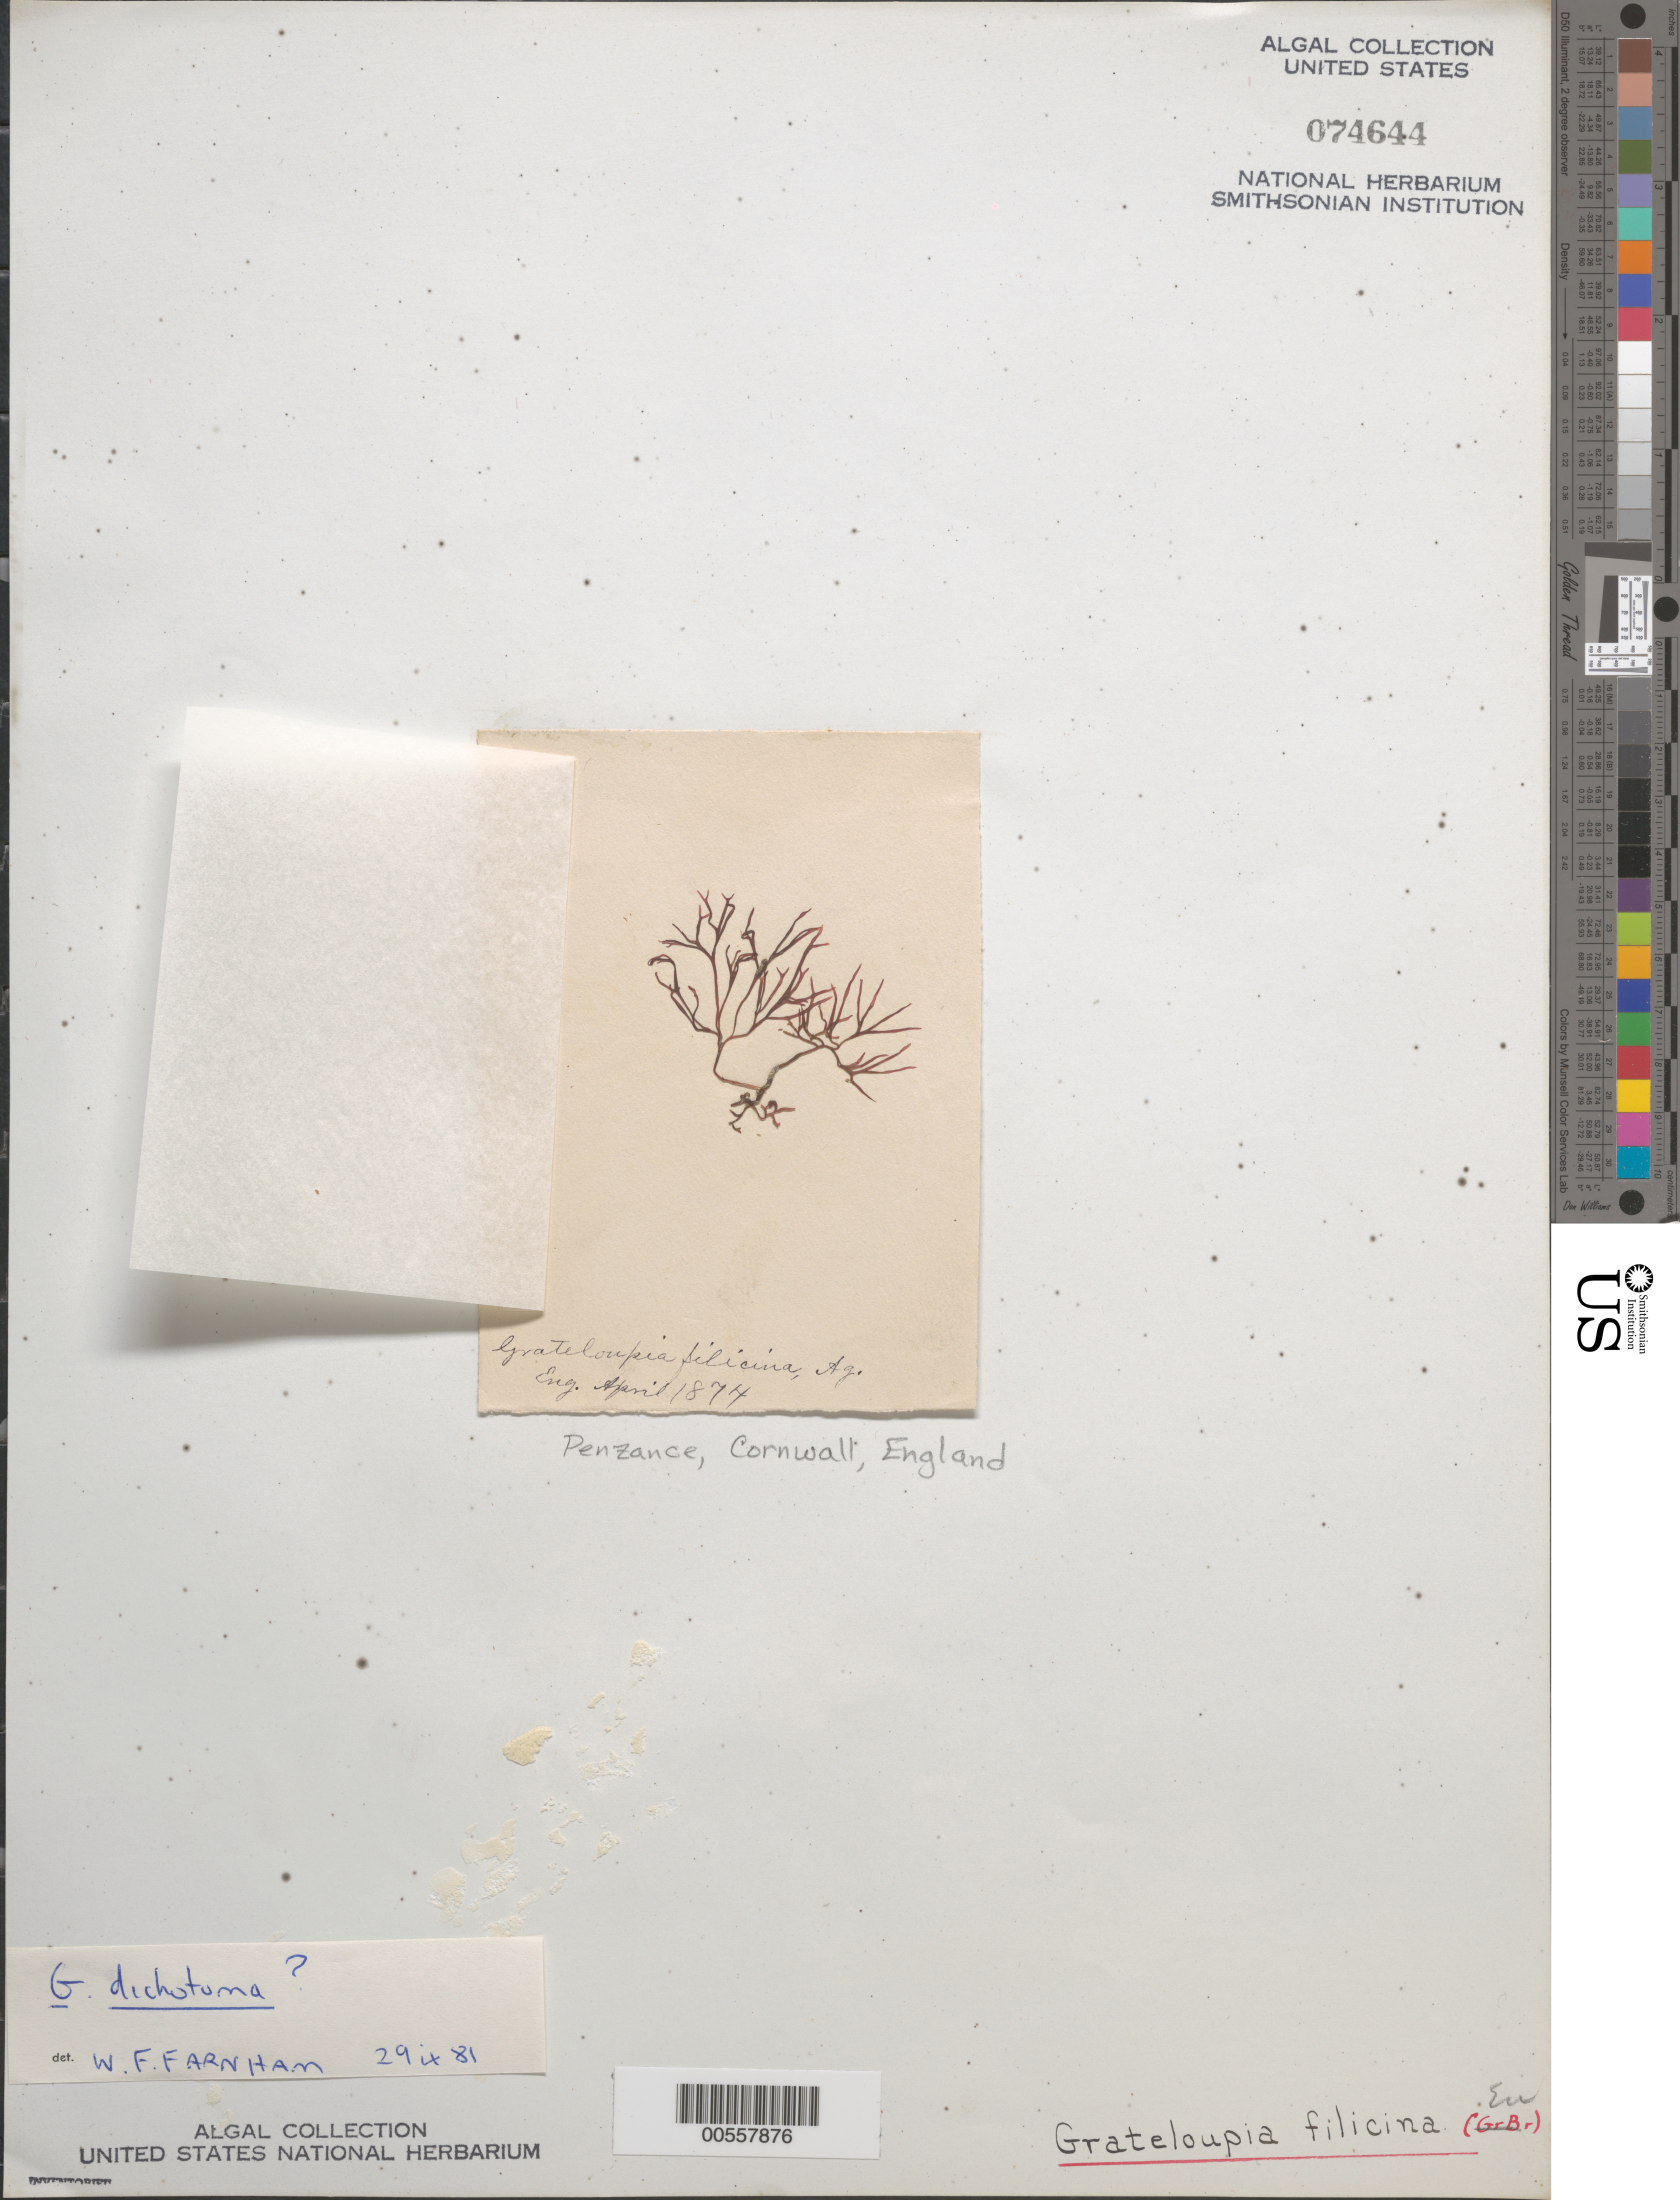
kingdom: Plantae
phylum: Rhodophyta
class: Florideophyceae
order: Halymeniales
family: Halymeniaceae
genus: Dermocorynus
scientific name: Dermocorynus dichotomus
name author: (J. Agardh) Gargiulo et al.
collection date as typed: Apr 1874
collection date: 1874-04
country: United Kingdom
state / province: England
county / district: Cornwall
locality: Penzance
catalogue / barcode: US 74644